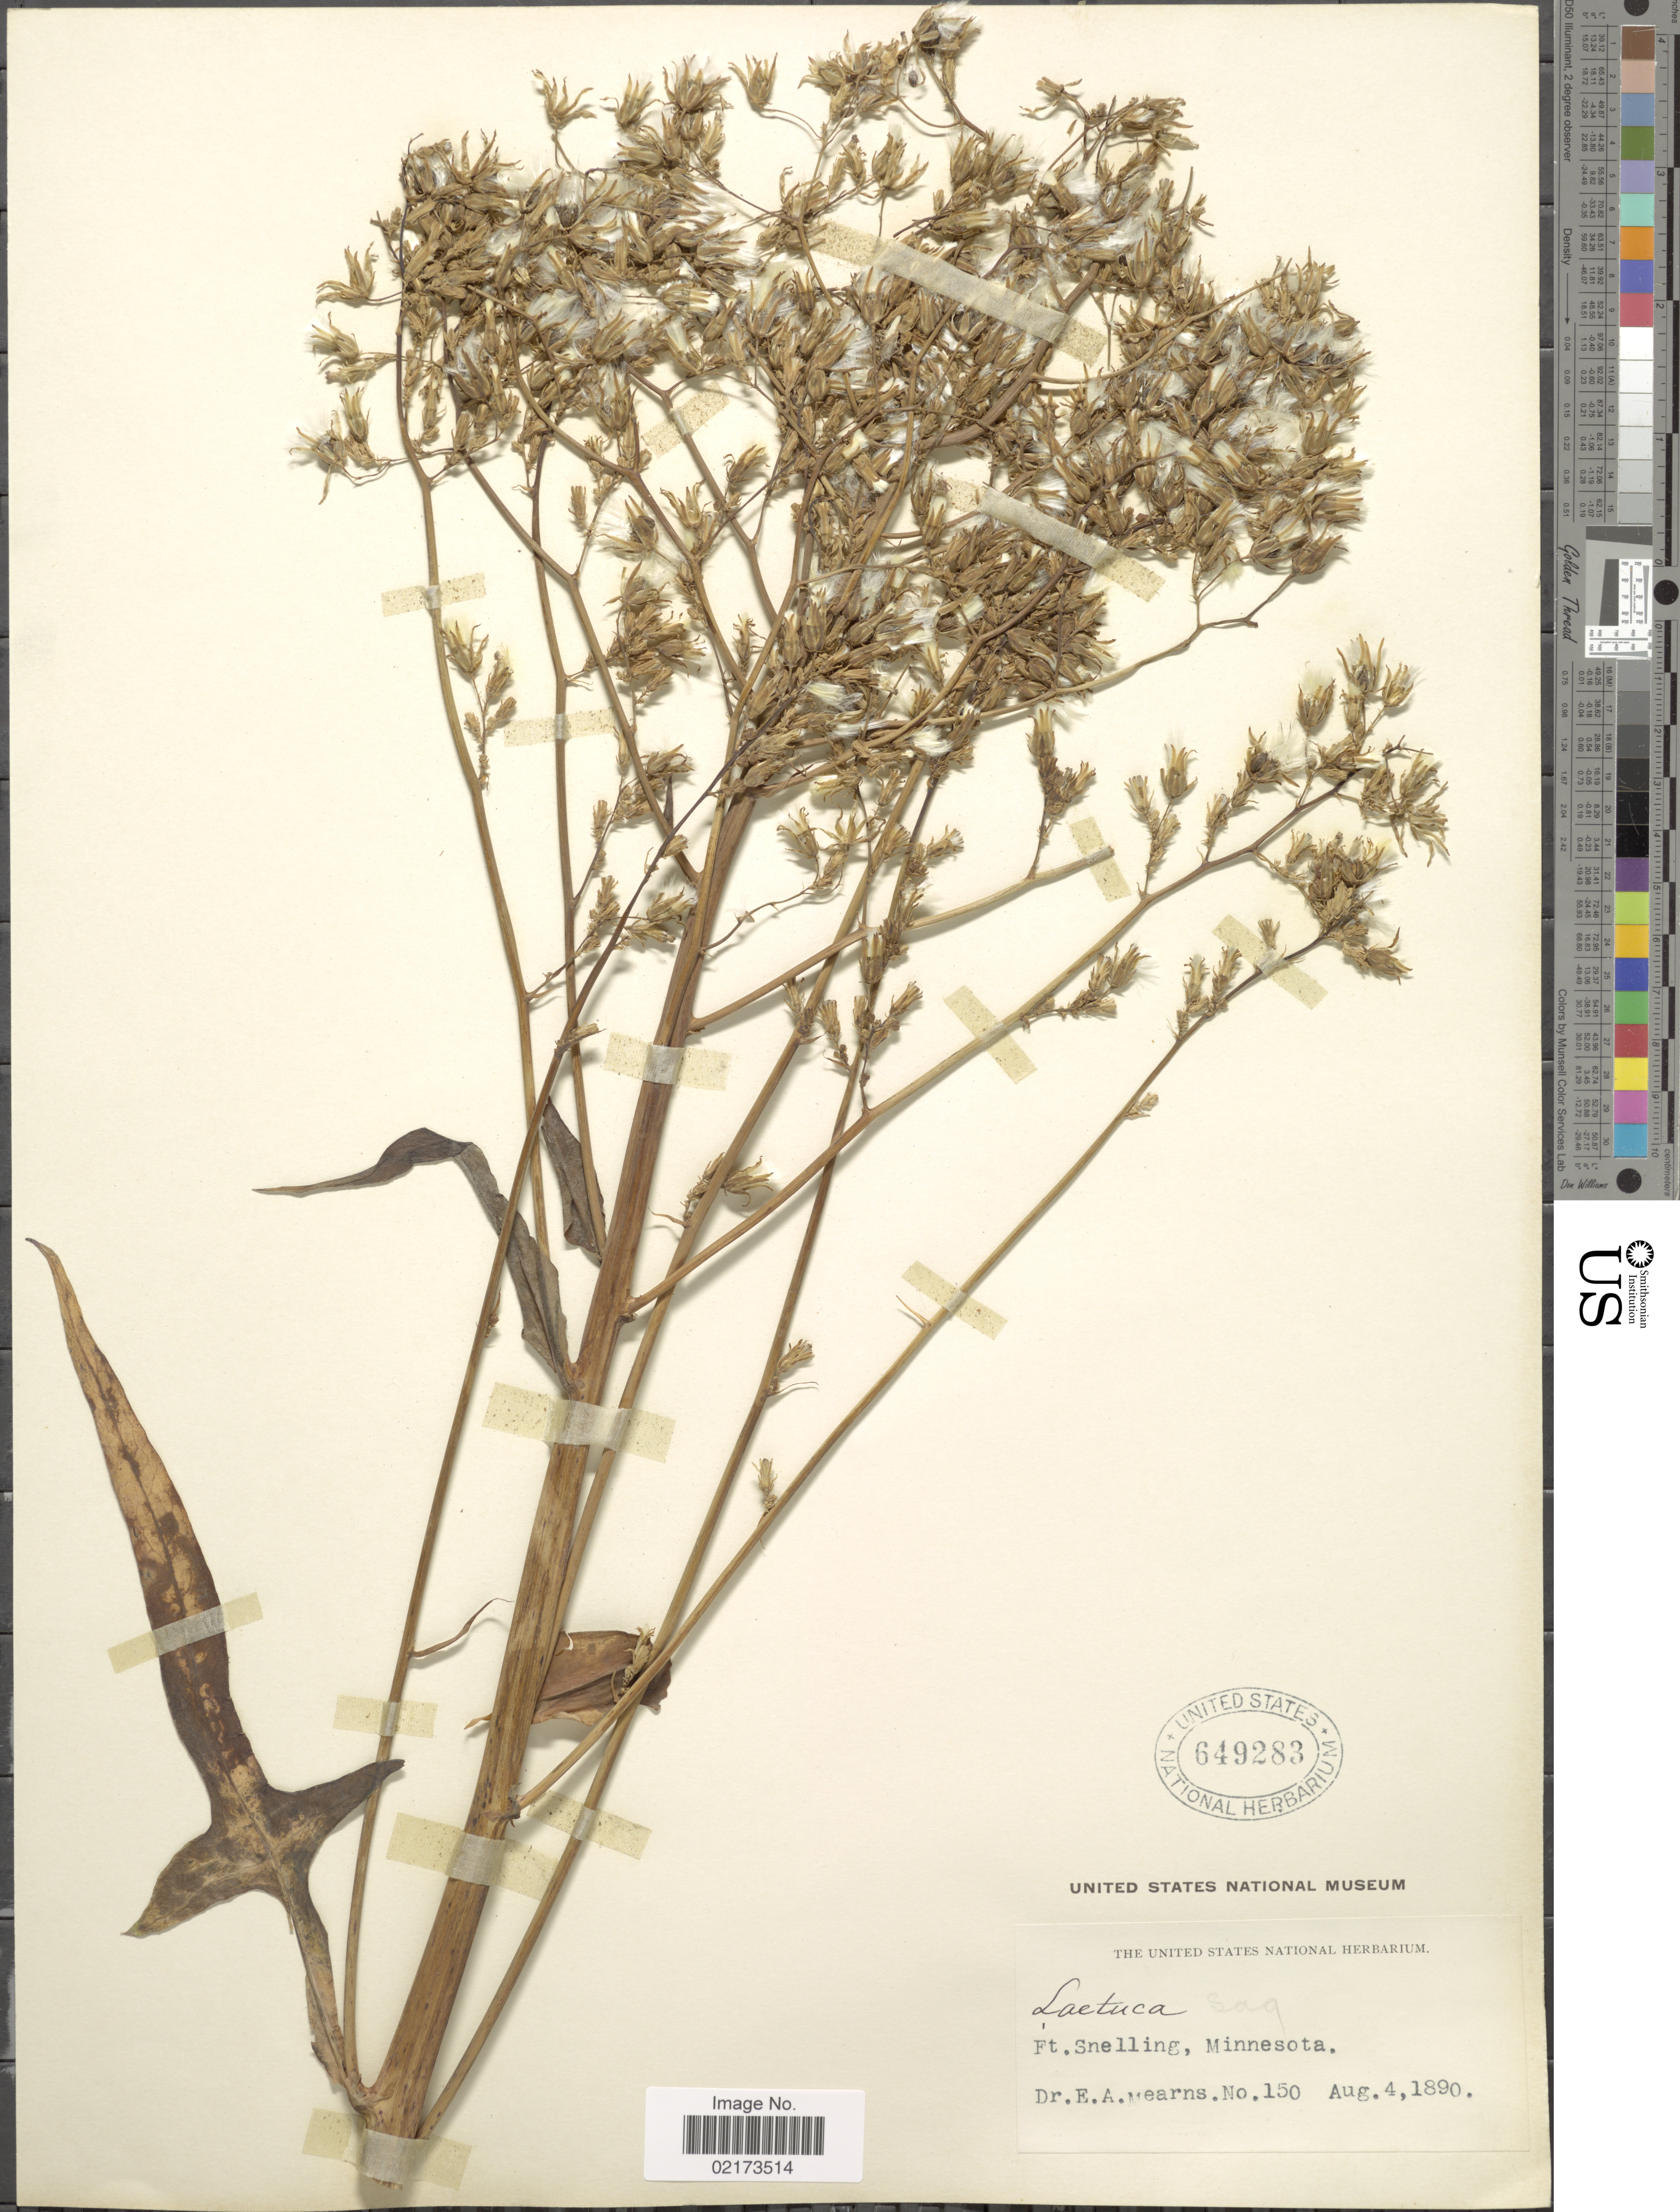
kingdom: Plantae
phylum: Tracheophyta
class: Magnoliopsida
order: Asterales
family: Asteraceae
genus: Lactuca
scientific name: Lactuca canadensis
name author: L.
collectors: E. A. Mearns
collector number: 150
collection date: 1890-08-04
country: United States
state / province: Minnesota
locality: Ft. Snelling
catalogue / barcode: US 649283